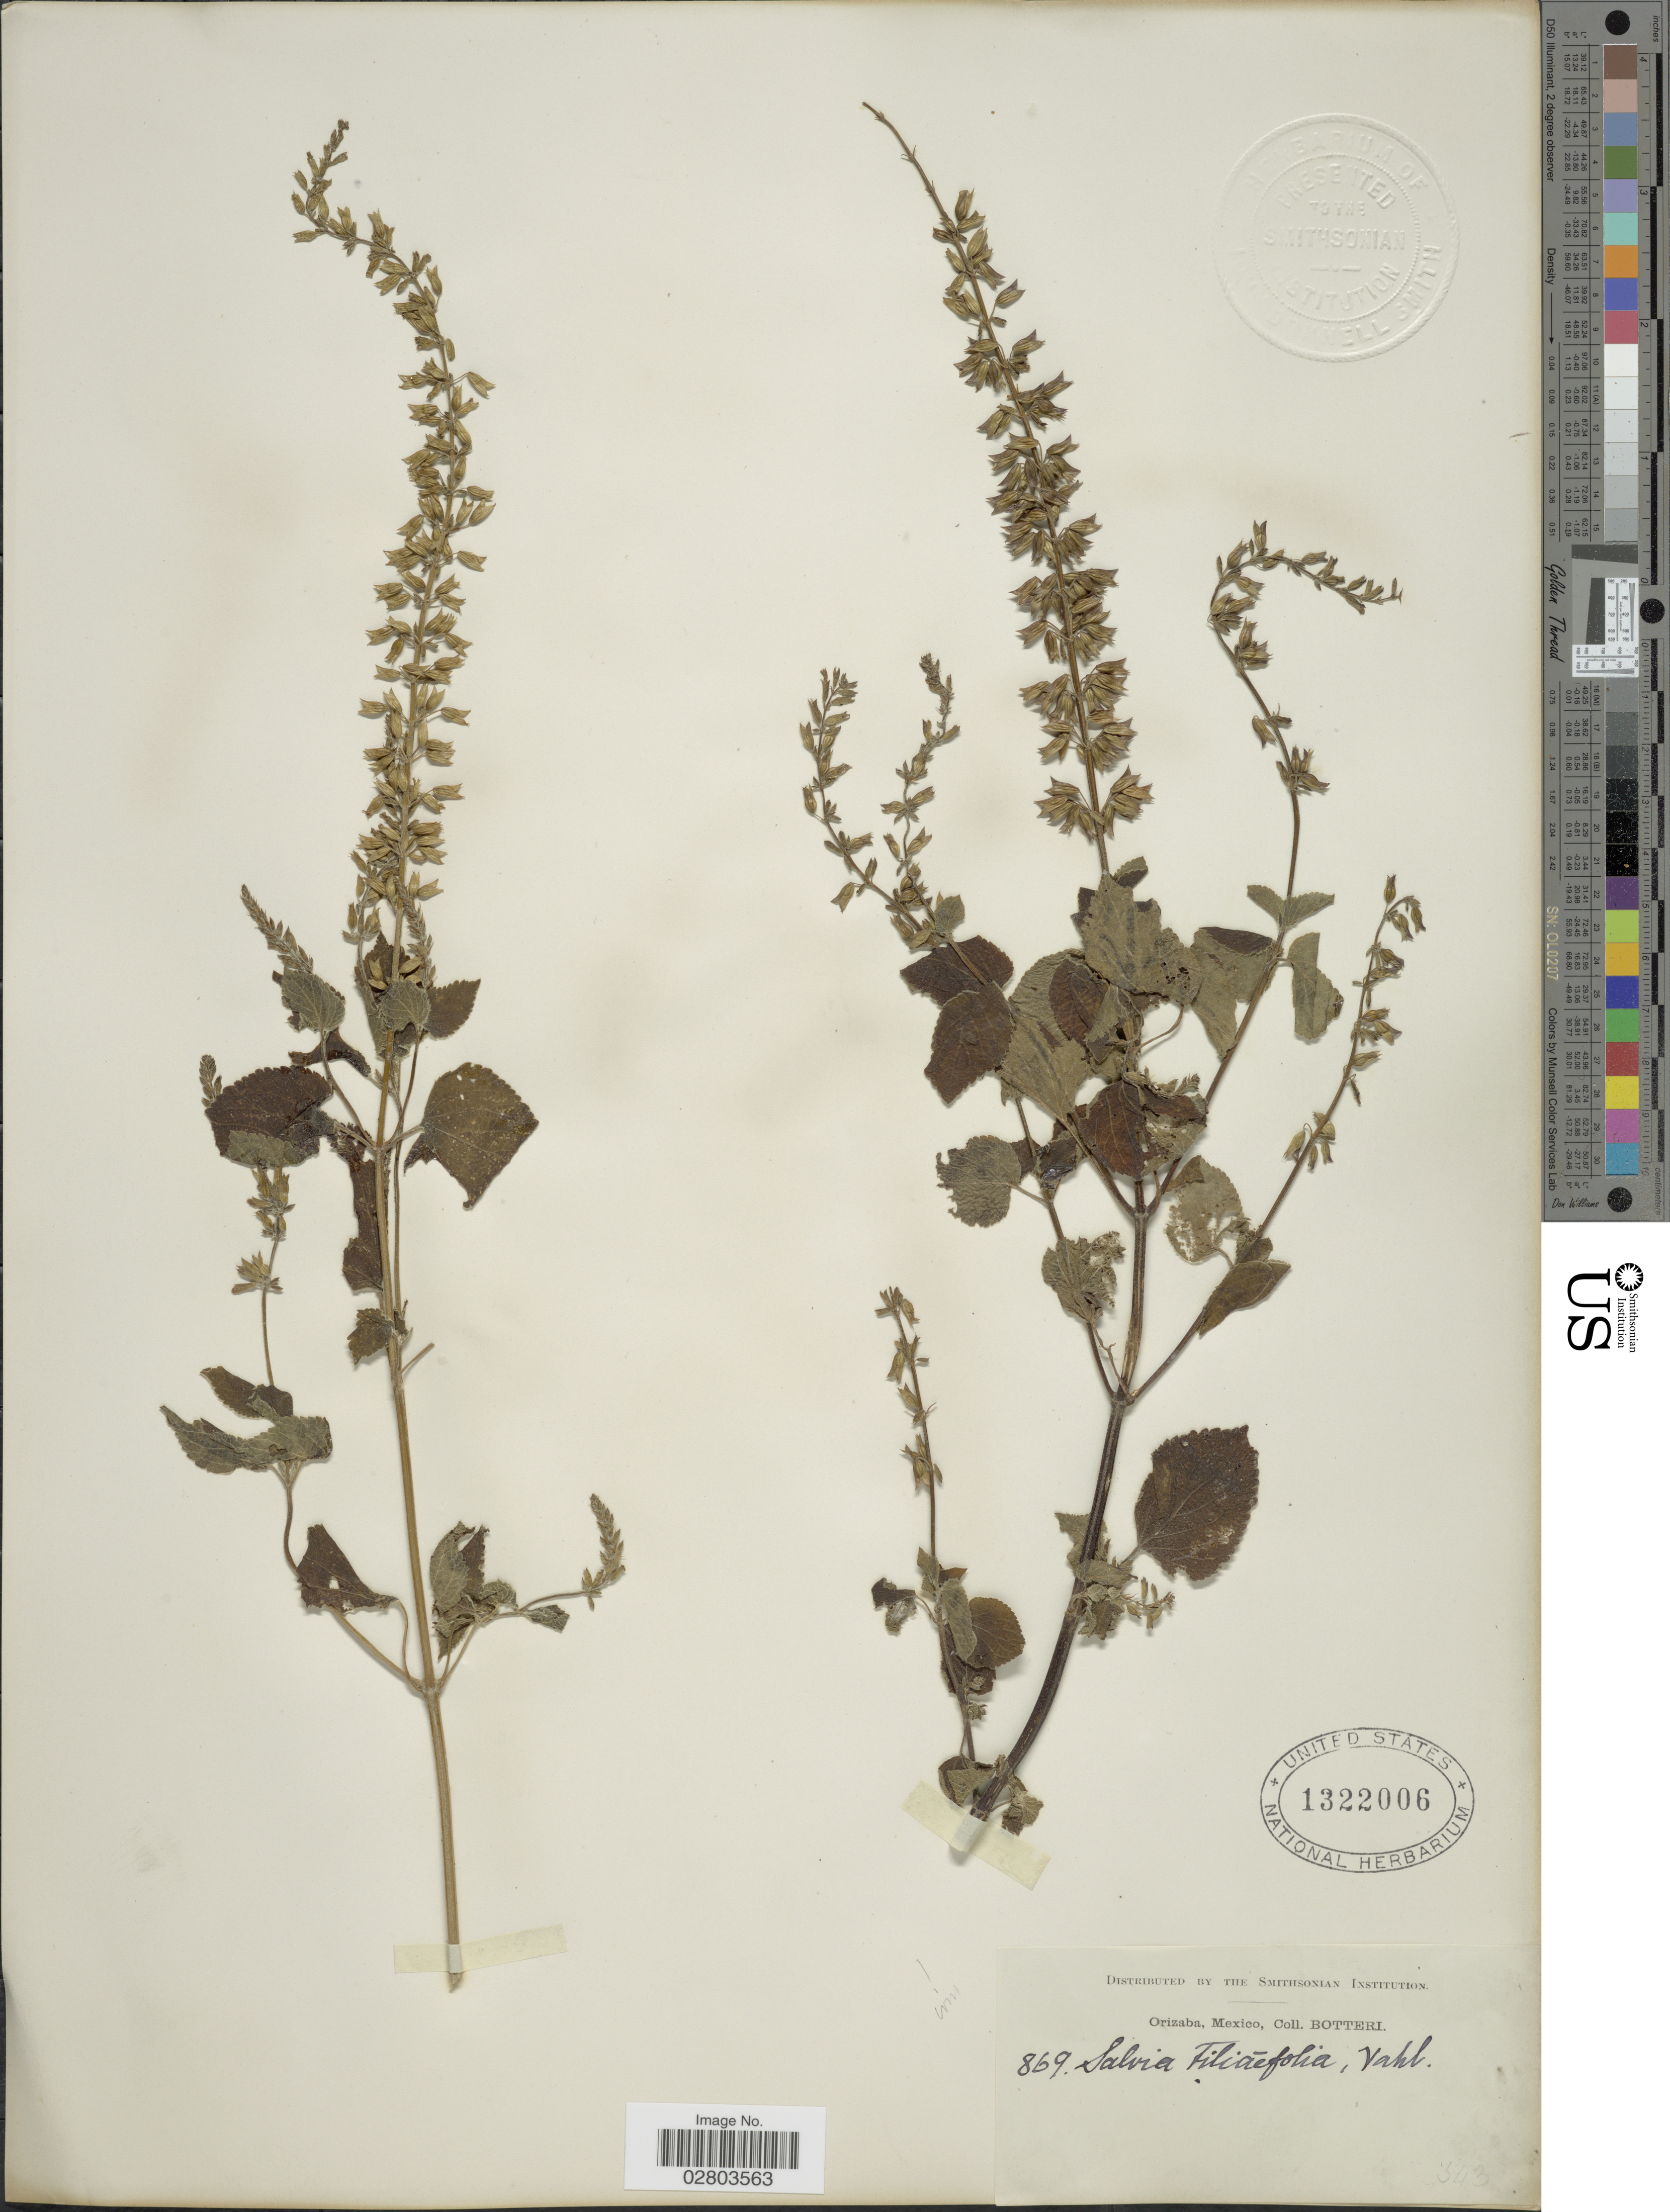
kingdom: Plantae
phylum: Tracheophyta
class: Magnoliopsida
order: Lamiales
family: Lamiaceae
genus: Salvia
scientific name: Salvia tiliifolia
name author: Vahl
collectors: -. Botteri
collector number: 869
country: Mexico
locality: Orizaba.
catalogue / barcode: US 1322006